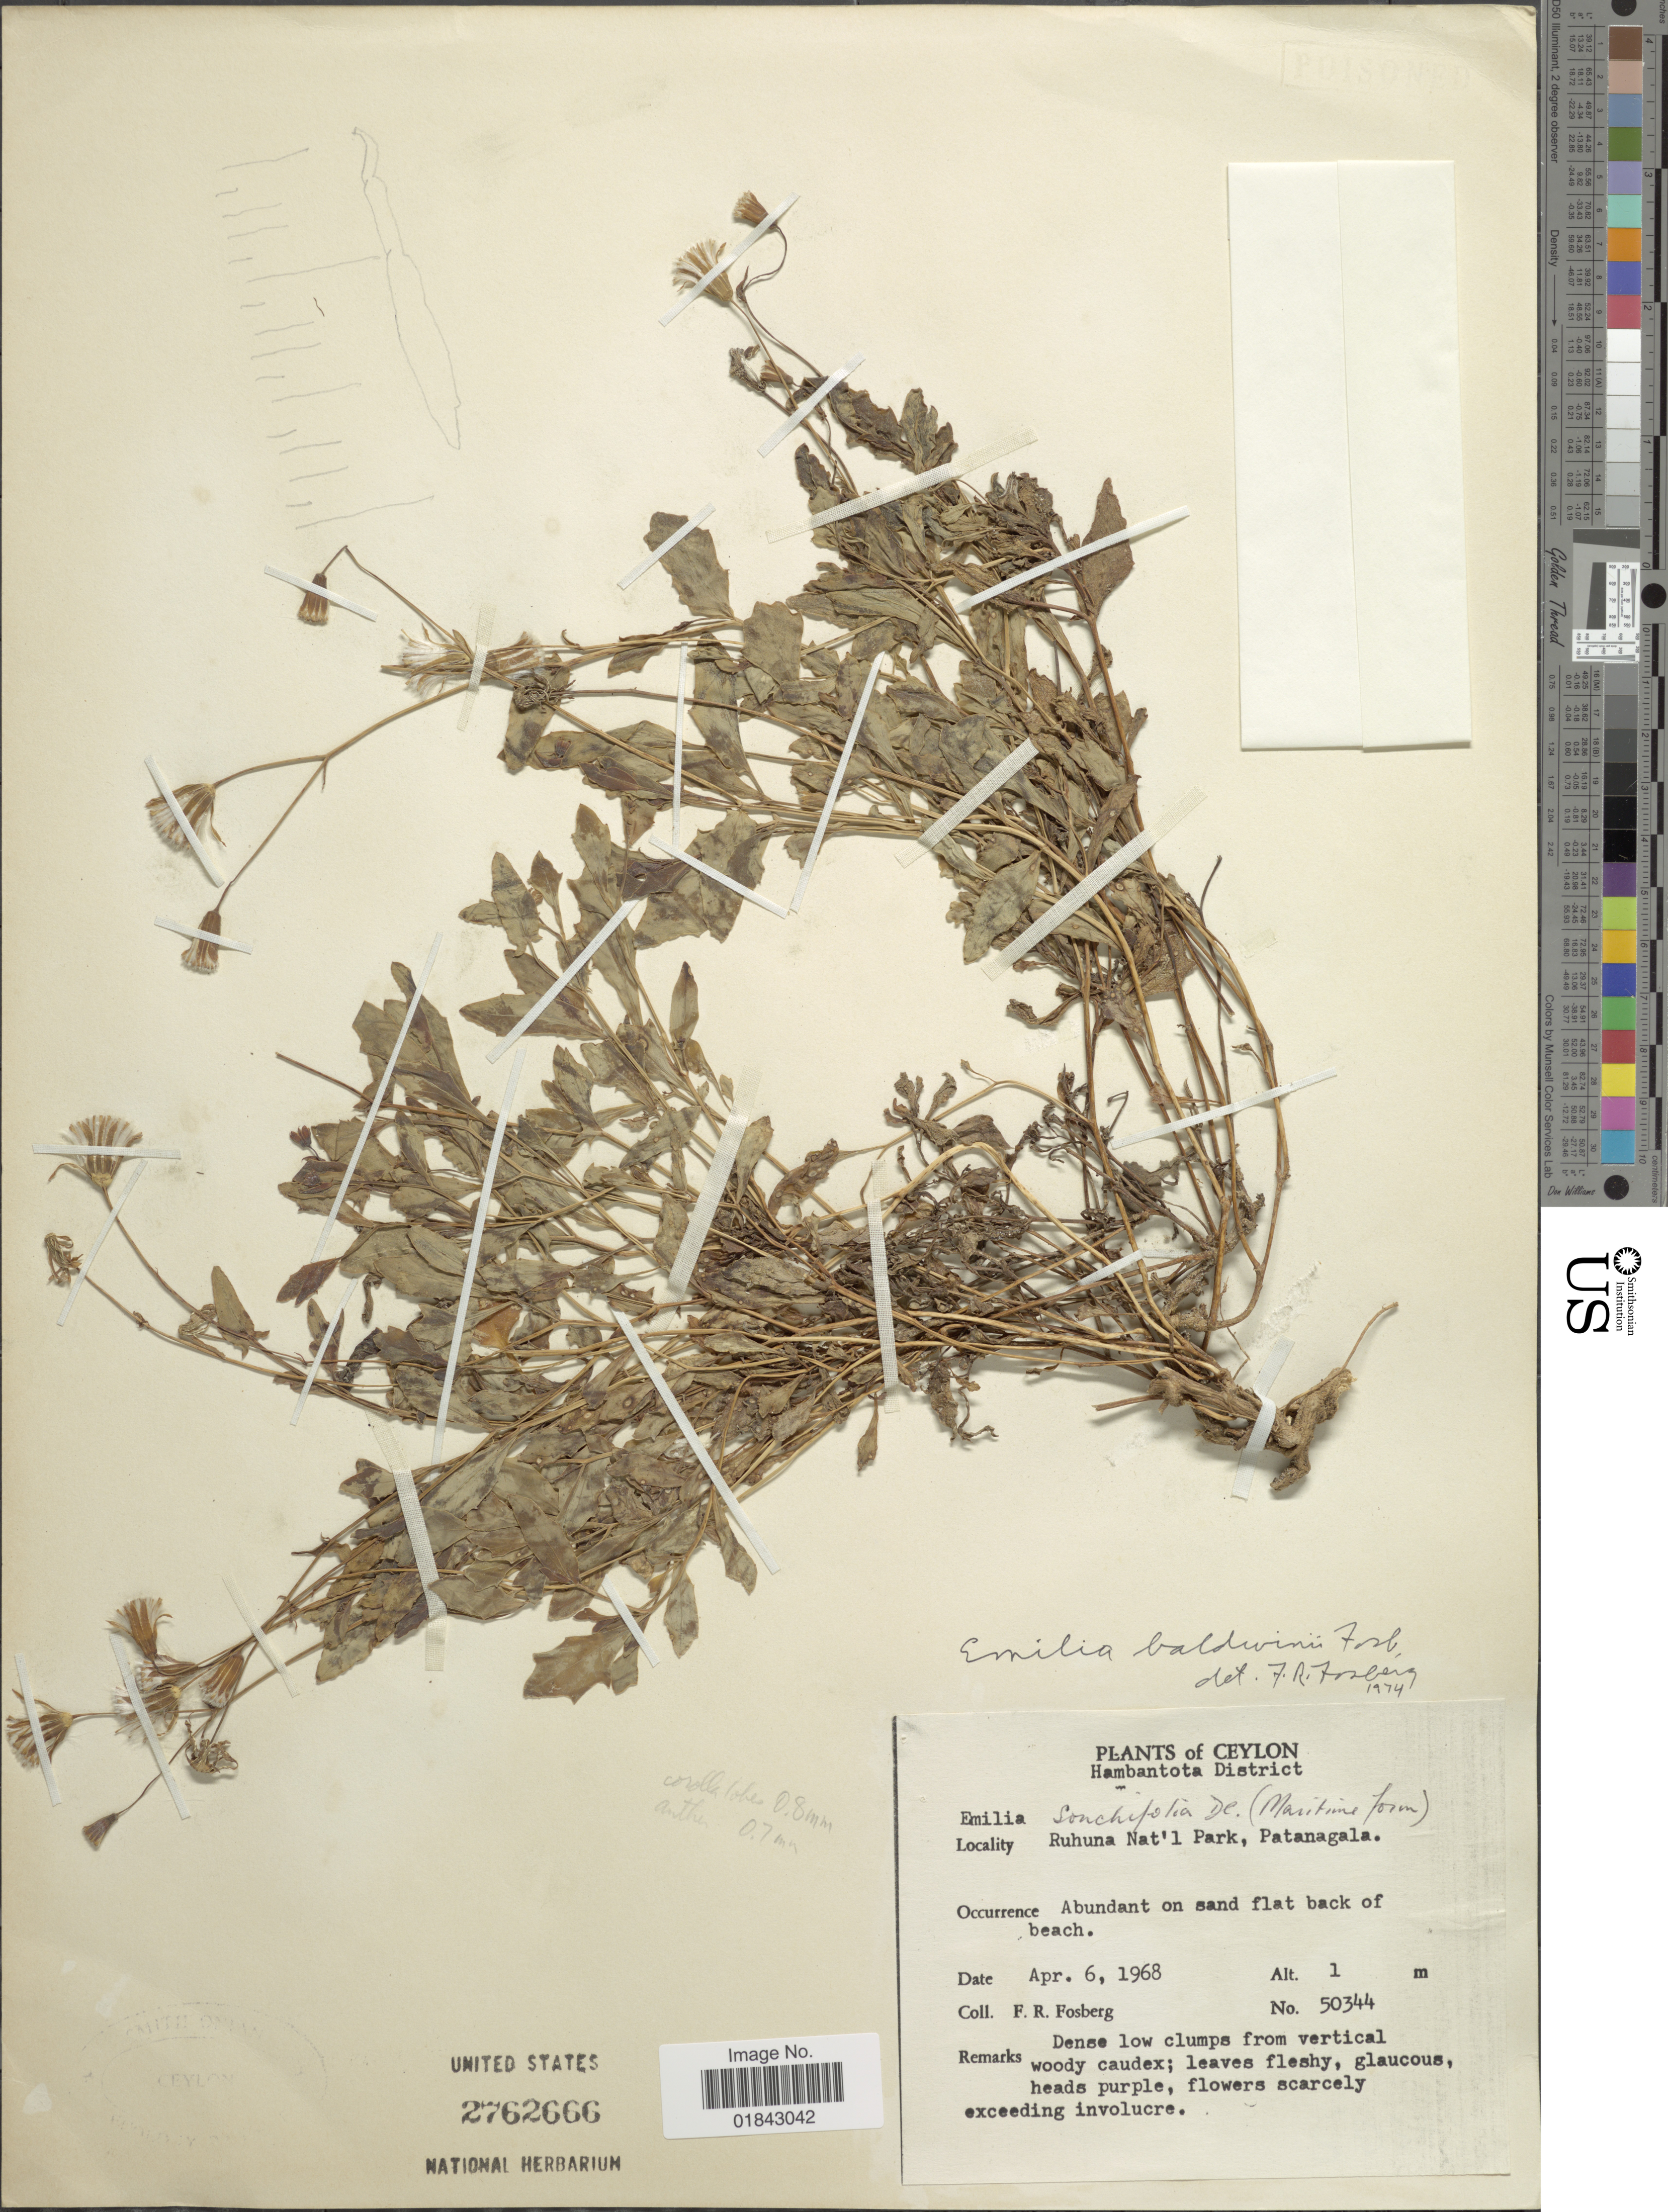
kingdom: Plantae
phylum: Tracheophyta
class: Magnoliopsida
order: Asterales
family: Asteraceae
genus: Emilia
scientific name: Emilia baldwinii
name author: Fosberg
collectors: F. R. Fosberg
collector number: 50344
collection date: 1968-04-06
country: Sri Lanka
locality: Ceylon, Habantota District, Ruhuna Nat'l Park, Patangala, abundant on sand flat back of beach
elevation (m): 1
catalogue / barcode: US 2762666